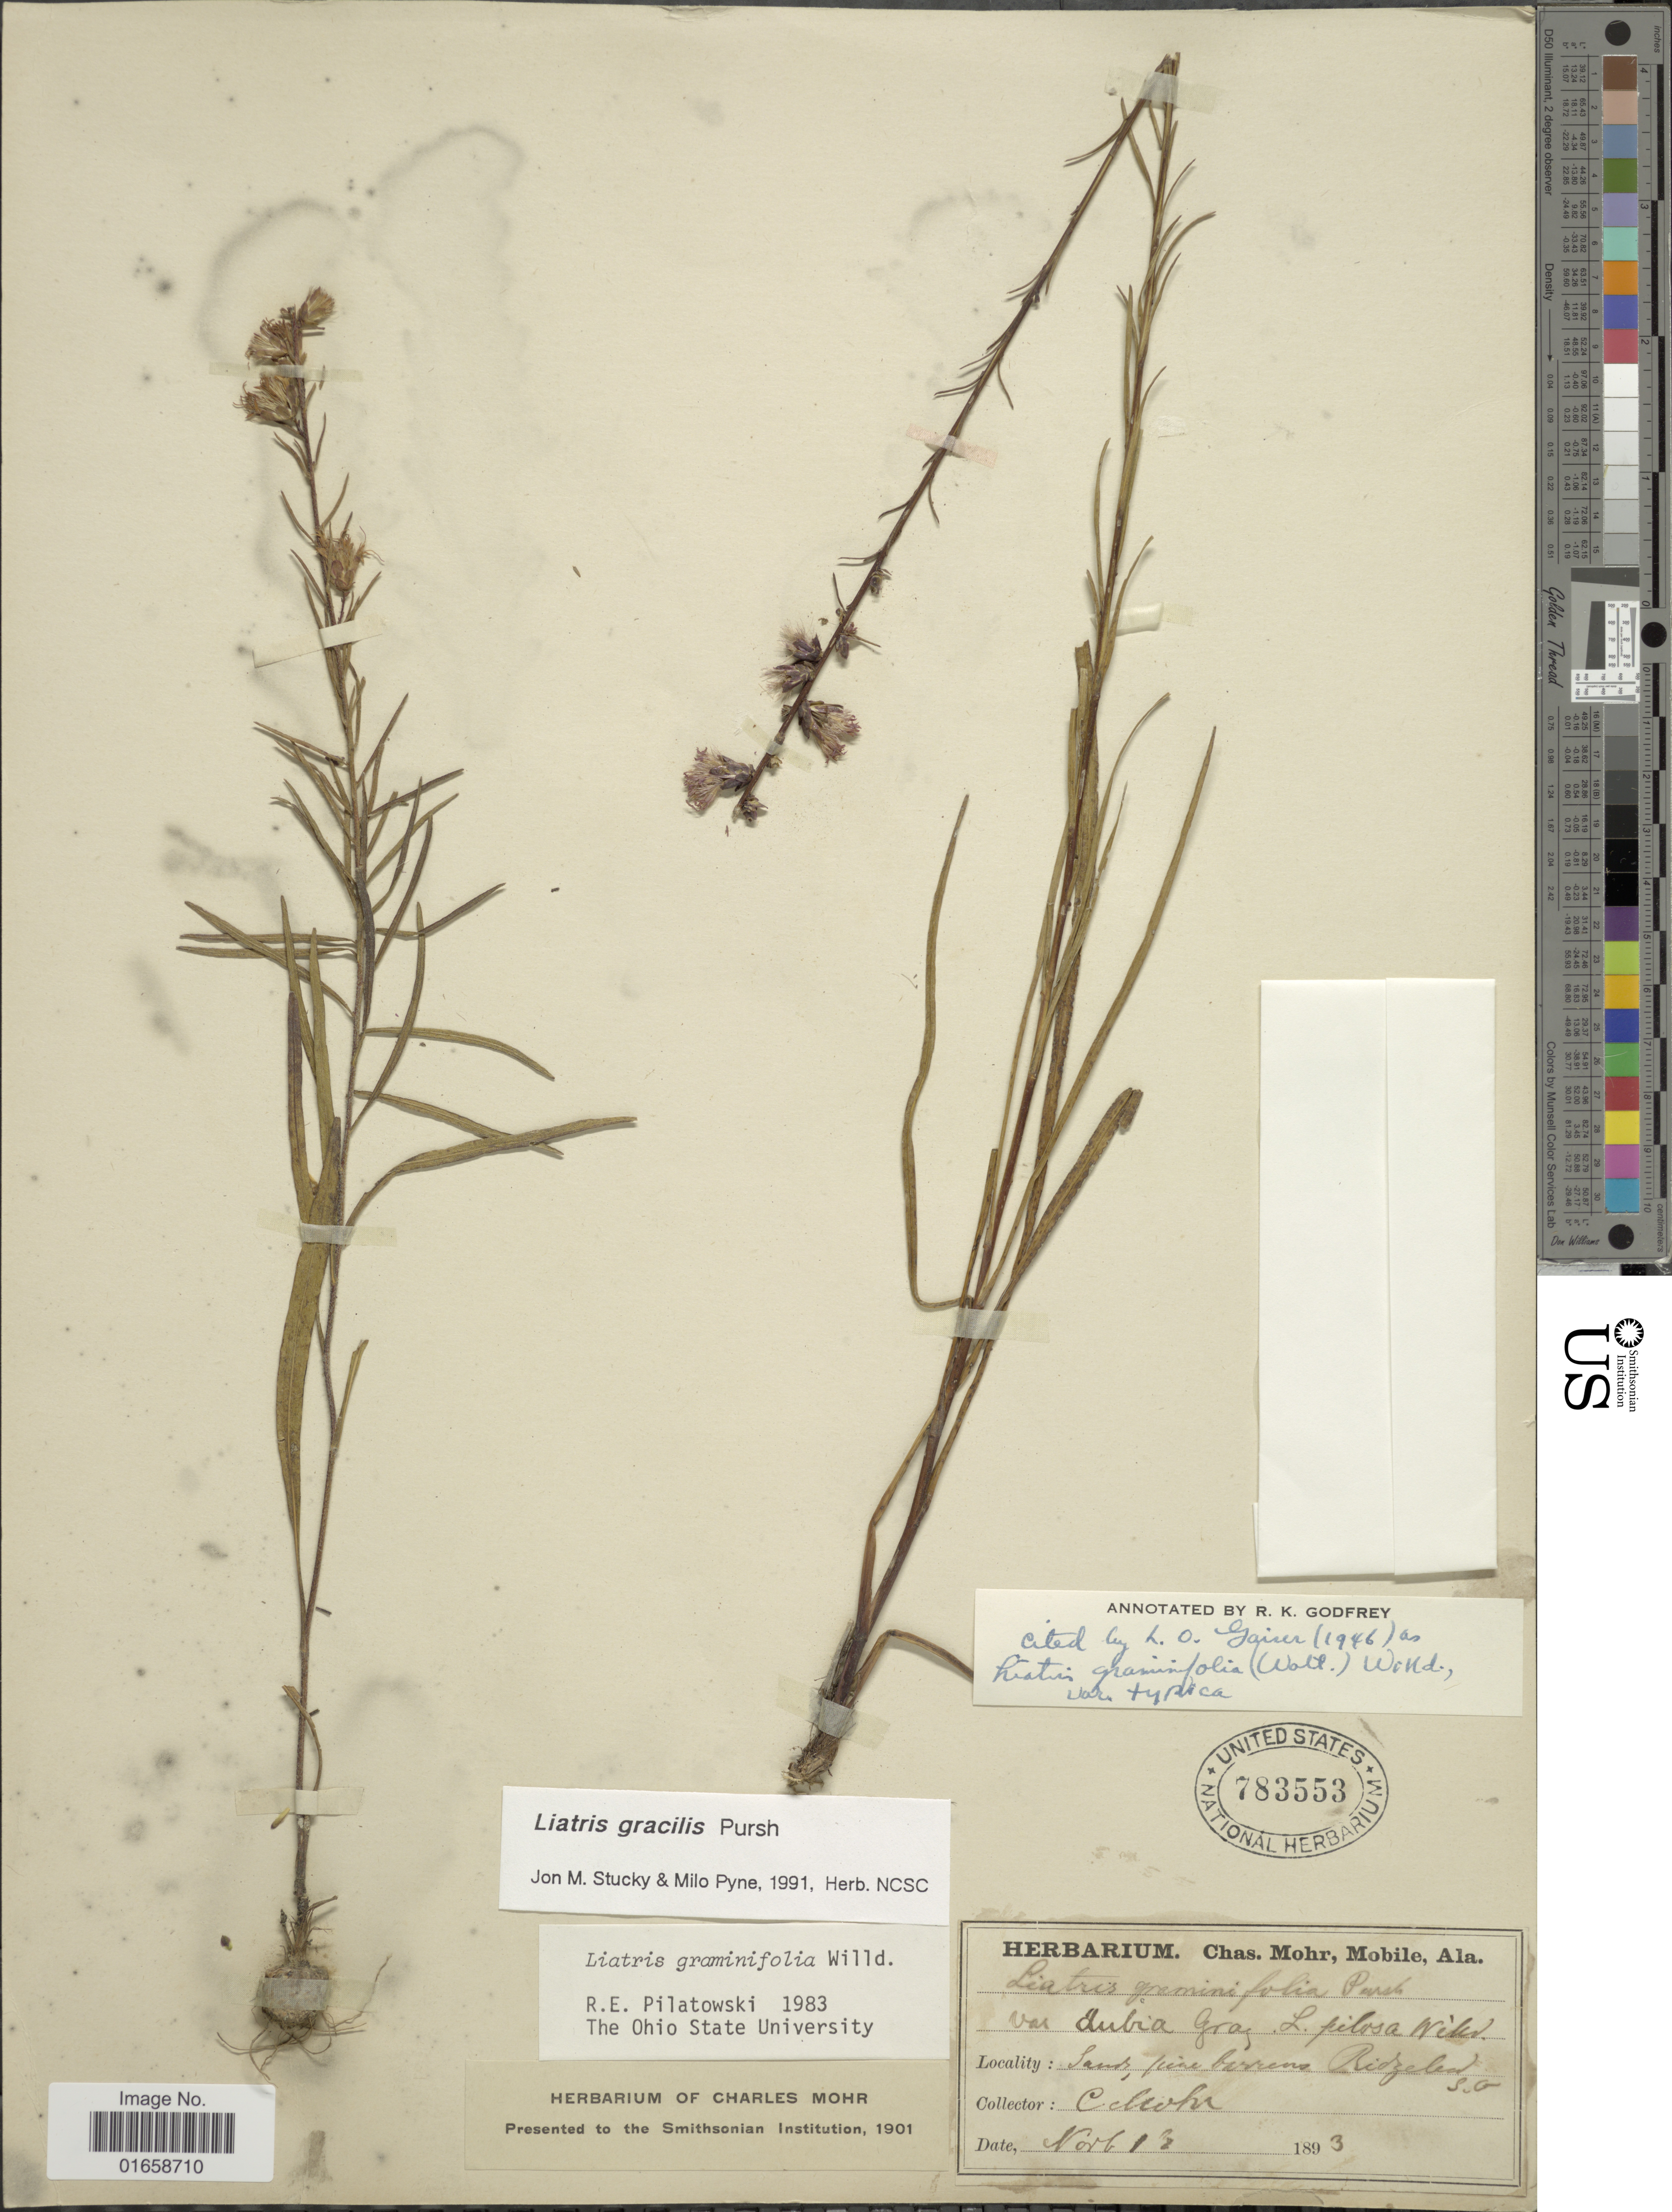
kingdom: Plantae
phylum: Tracheophyta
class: Magnoliopsida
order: Asterales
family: Asteraceae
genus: Liatris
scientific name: Liatris gracilis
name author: Pursh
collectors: C. T. Mohr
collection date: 1893-11-13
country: United States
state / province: South Carolina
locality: Sands pine barrens Ridgeland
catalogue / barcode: US 783553